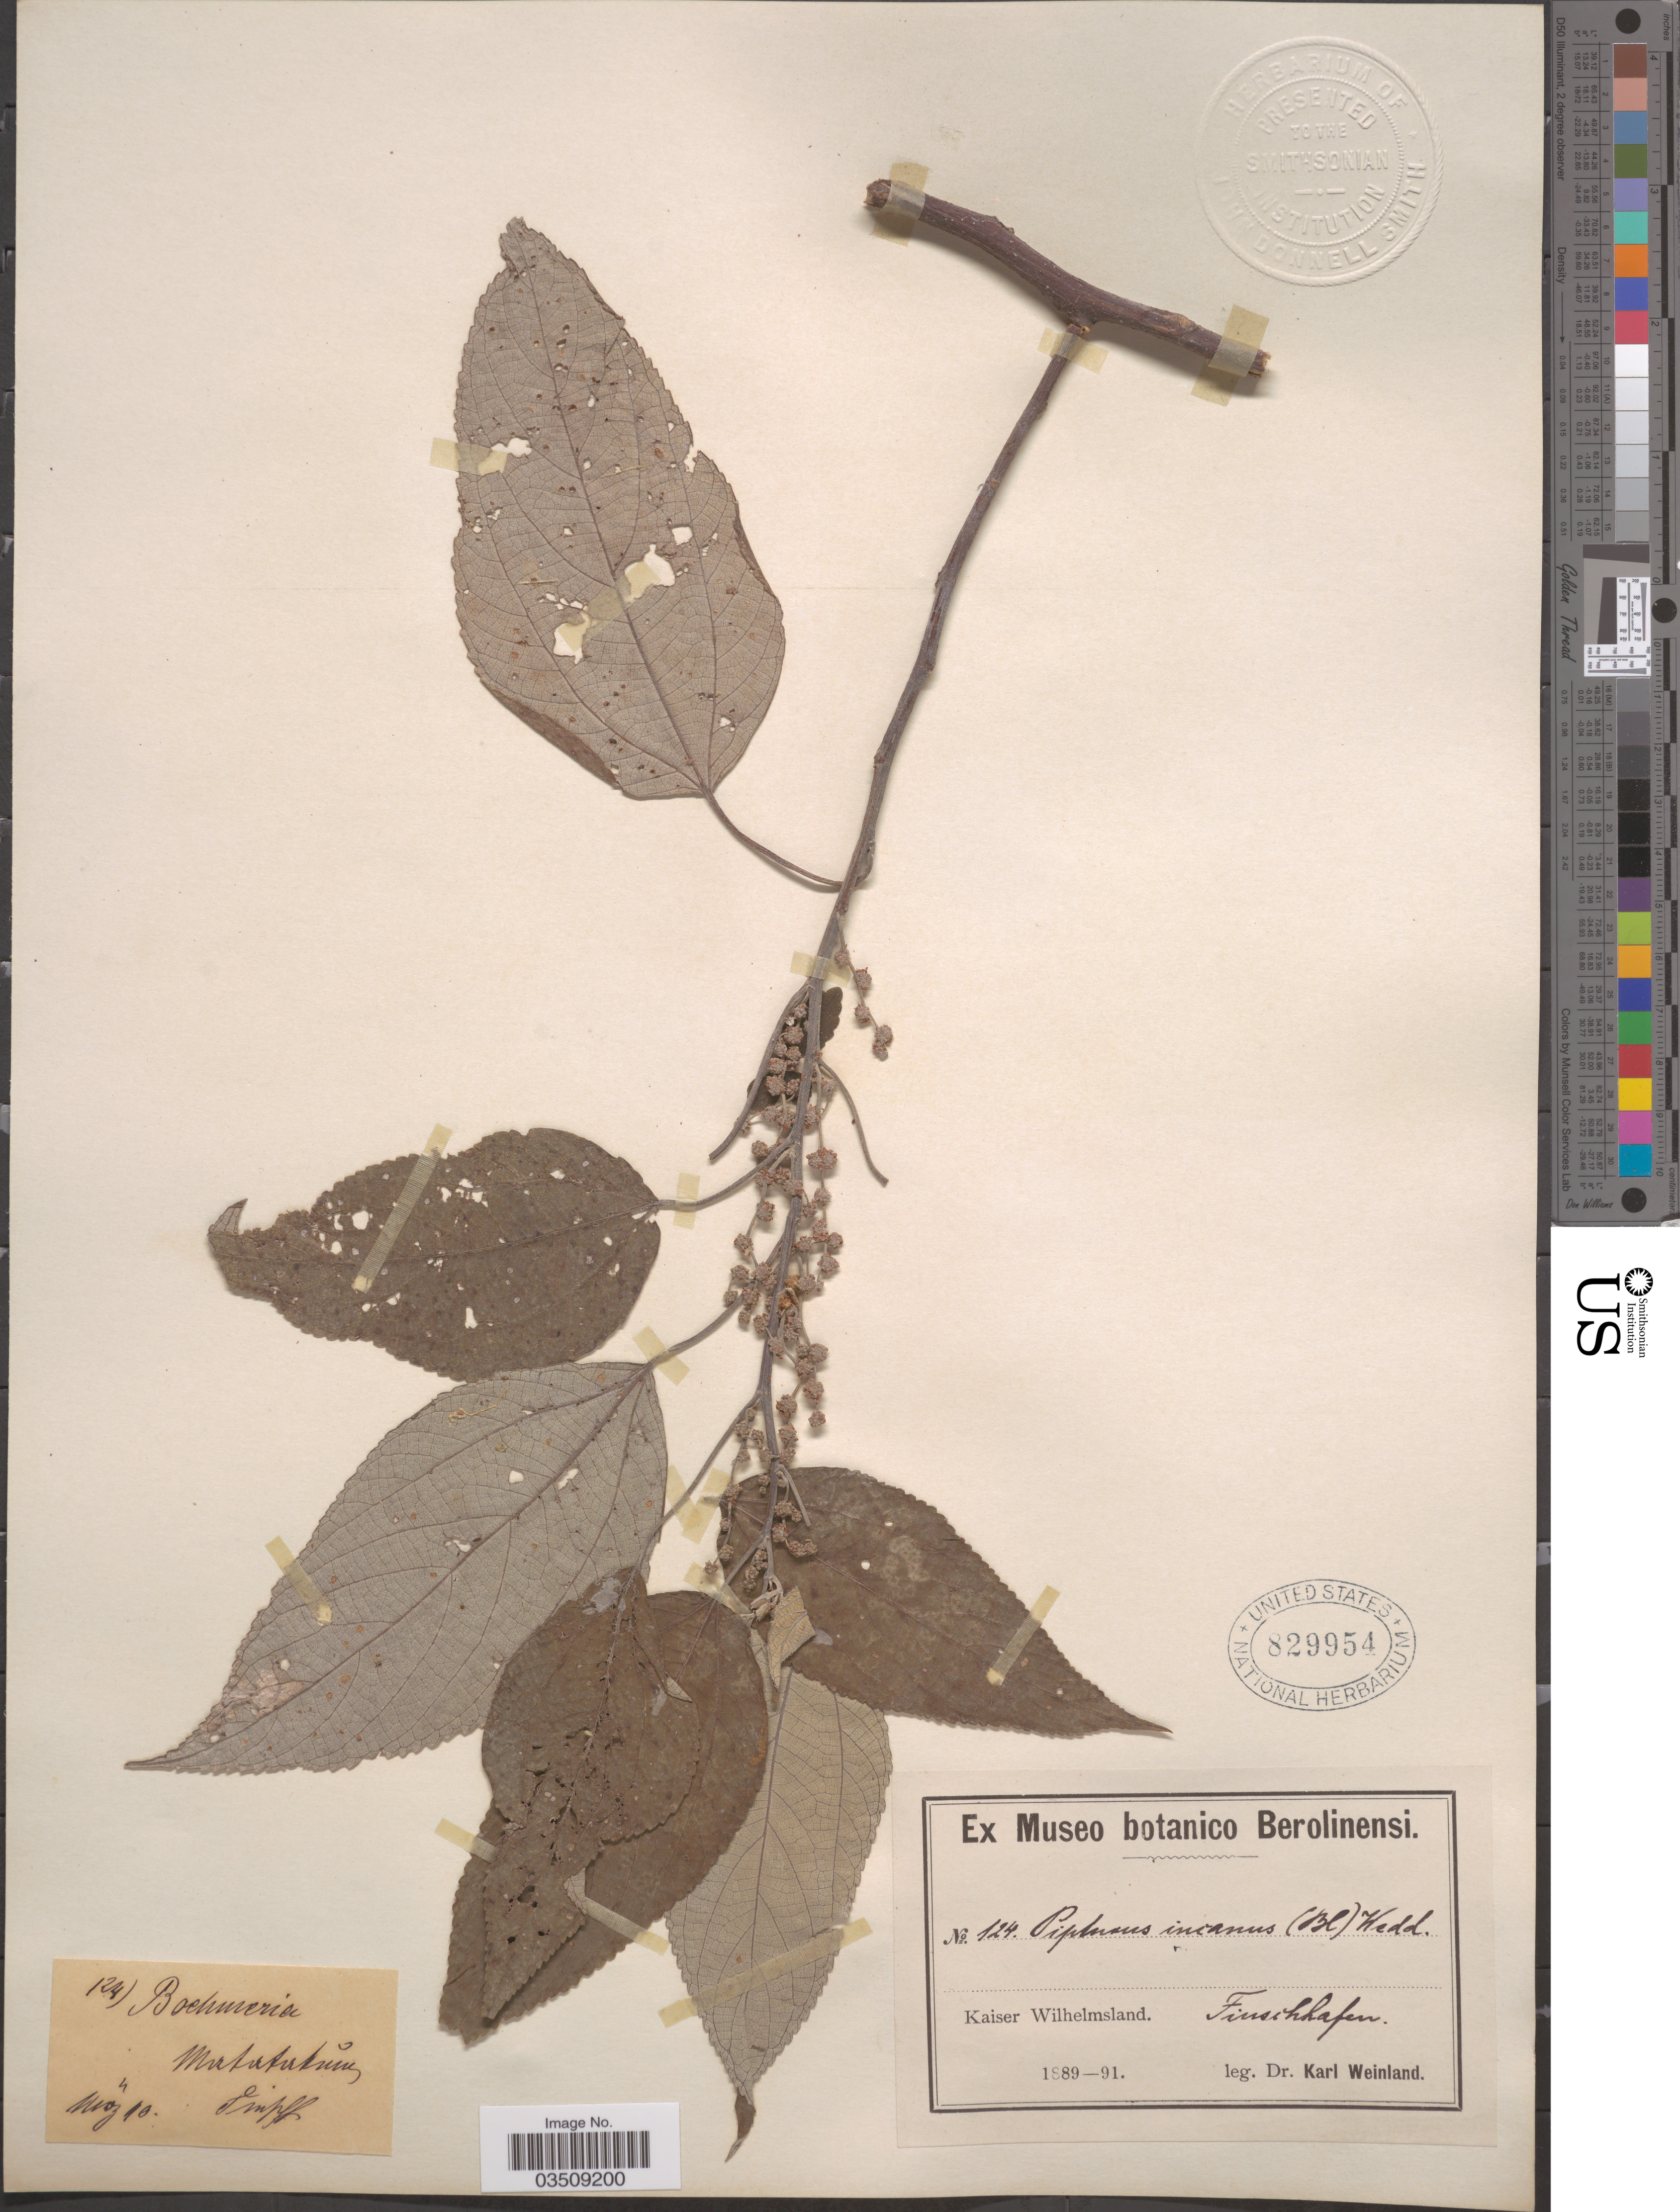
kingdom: Plantae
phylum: Tracheophyta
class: Magnoliopsida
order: Rosales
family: Urticaceae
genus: Pipturus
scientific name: Pipturus incanus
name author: Wedd.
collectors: K. Weinland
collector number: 124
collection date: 1890-03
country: Papua New Guinea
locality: Kaiser Wilhelmsland. Finschhafen.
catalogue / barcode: US 829954